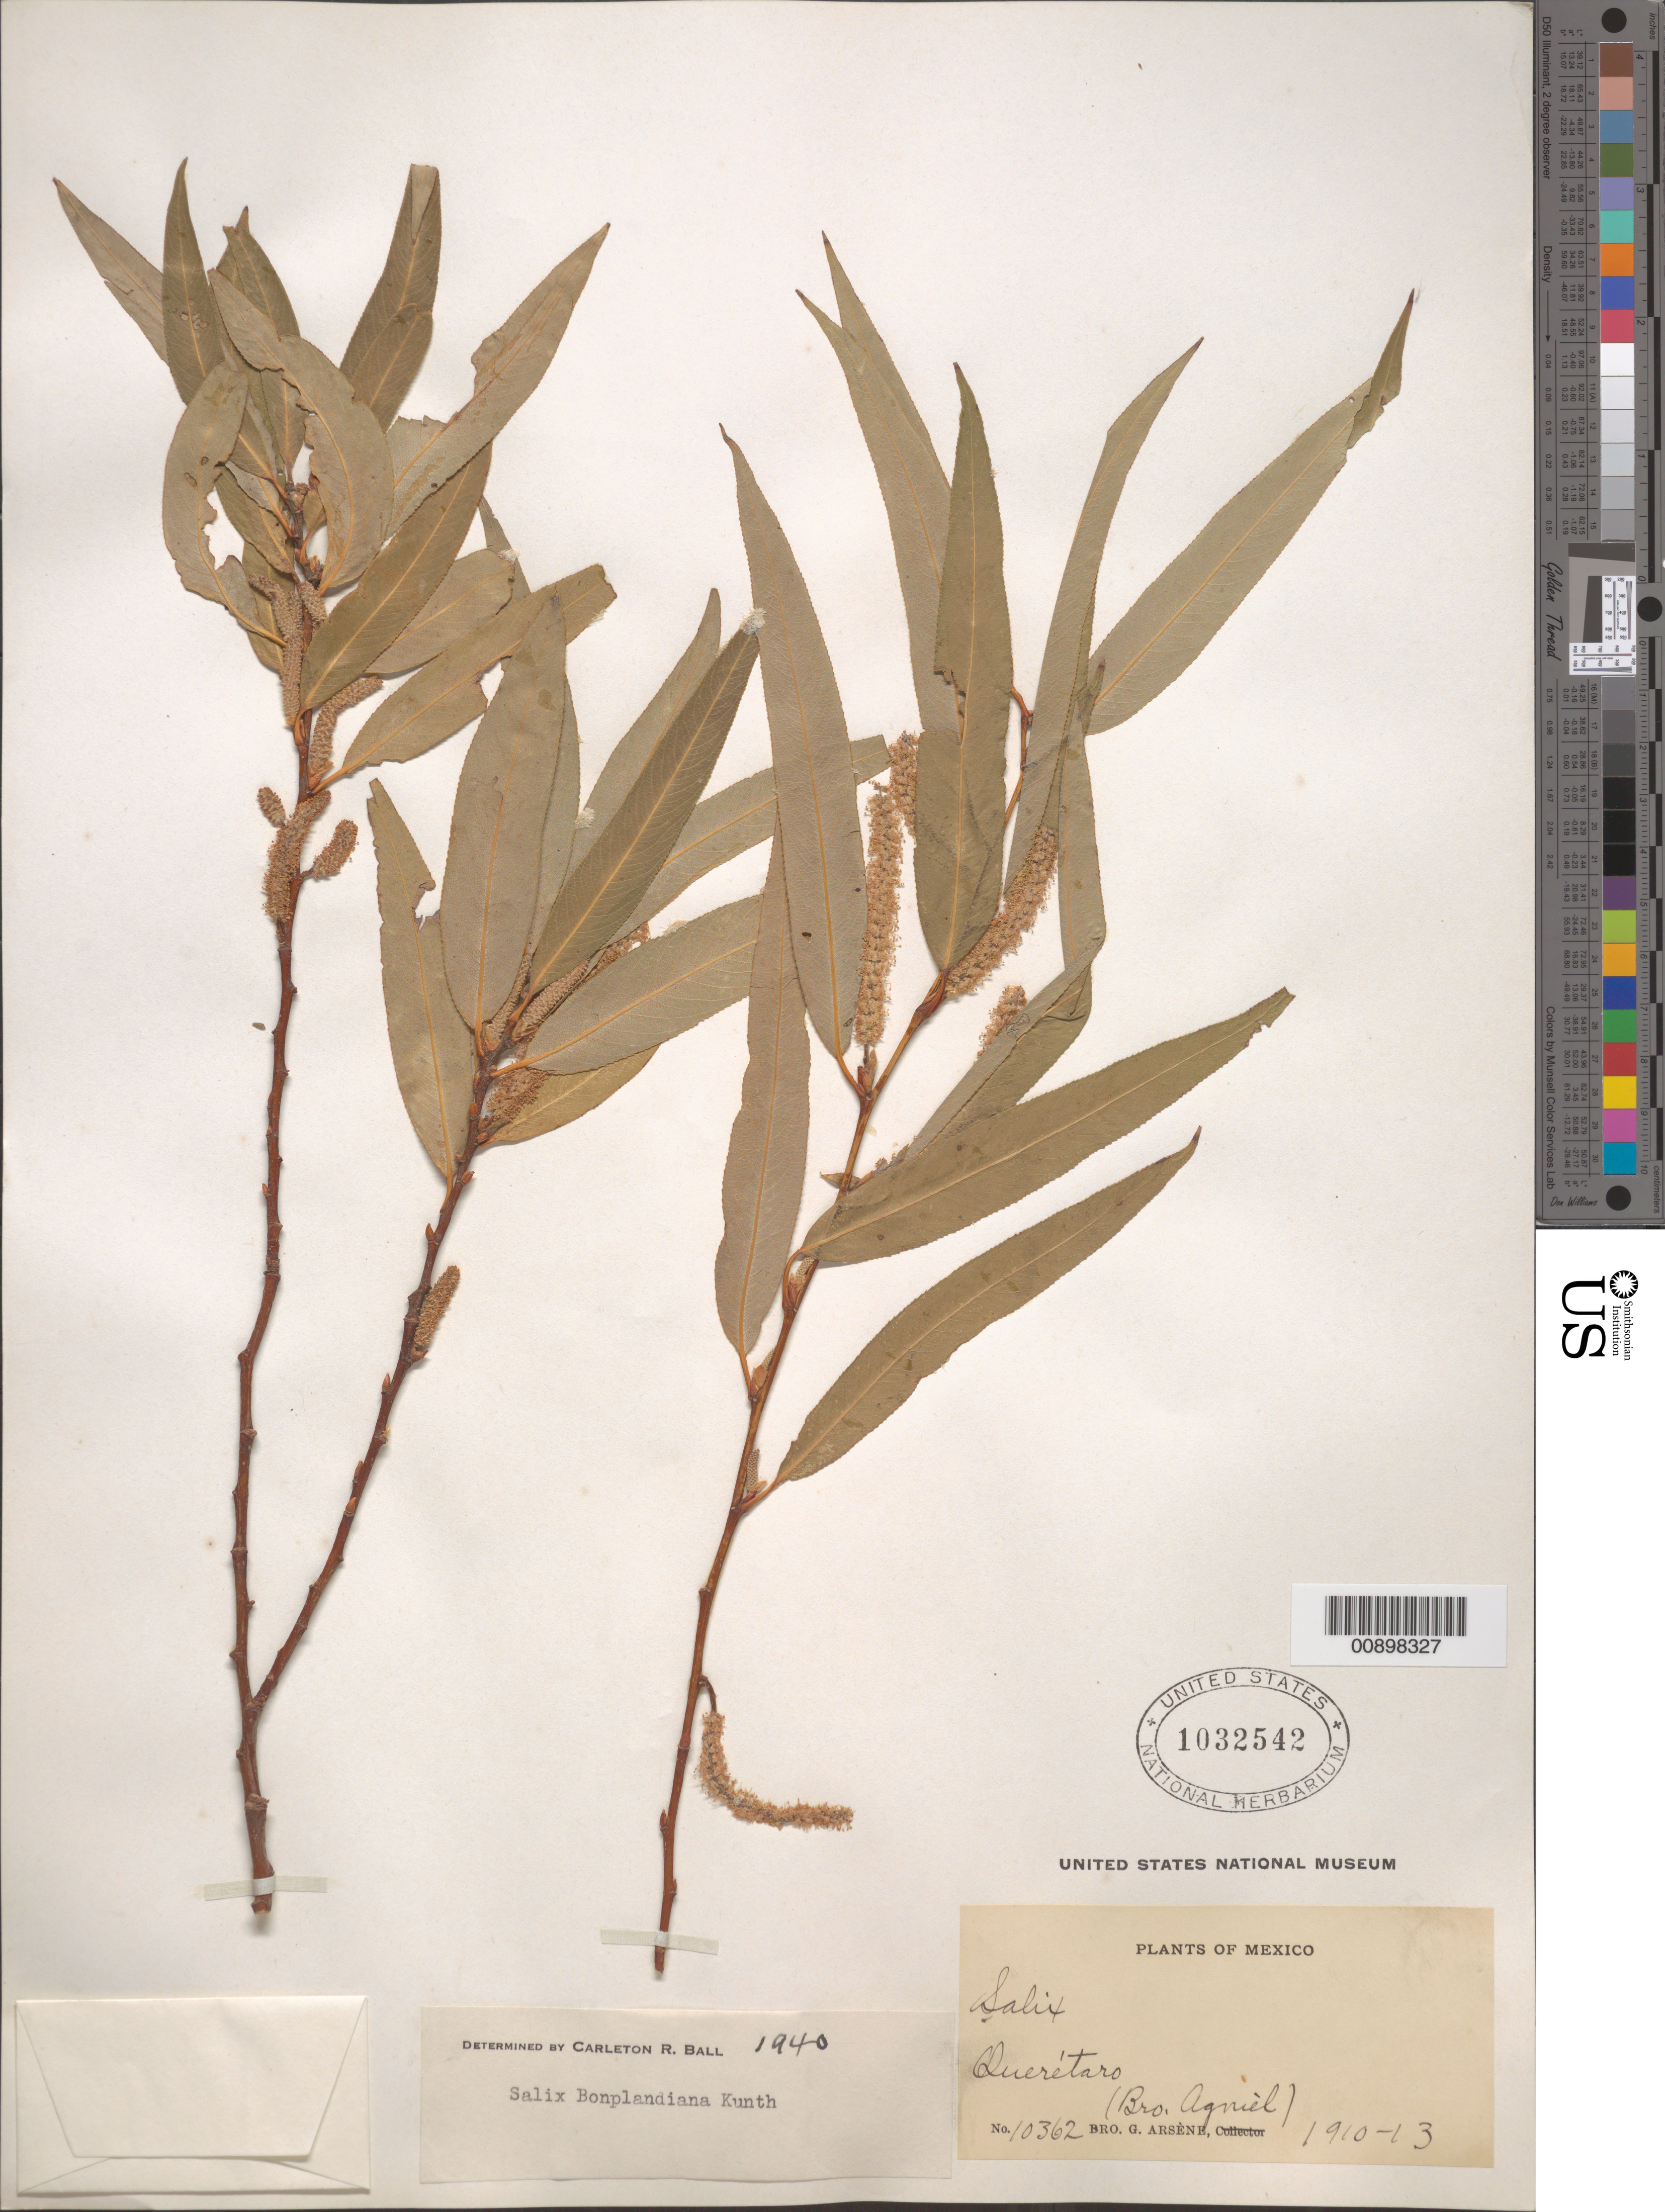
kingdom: Plantae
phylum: Tracheophyta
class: Magnoliopsida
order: Malpighiales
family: Salicaceae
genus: Salix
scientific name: Salix bonplandiana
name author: Kunth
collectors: Bro. Agniel & Bro. G. Arsène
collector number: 10362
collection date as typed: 1910 to -- --- 1913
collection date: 1910/1913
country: Mexico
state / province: Querétaro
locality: Querétaro.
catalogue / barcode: US 1032542